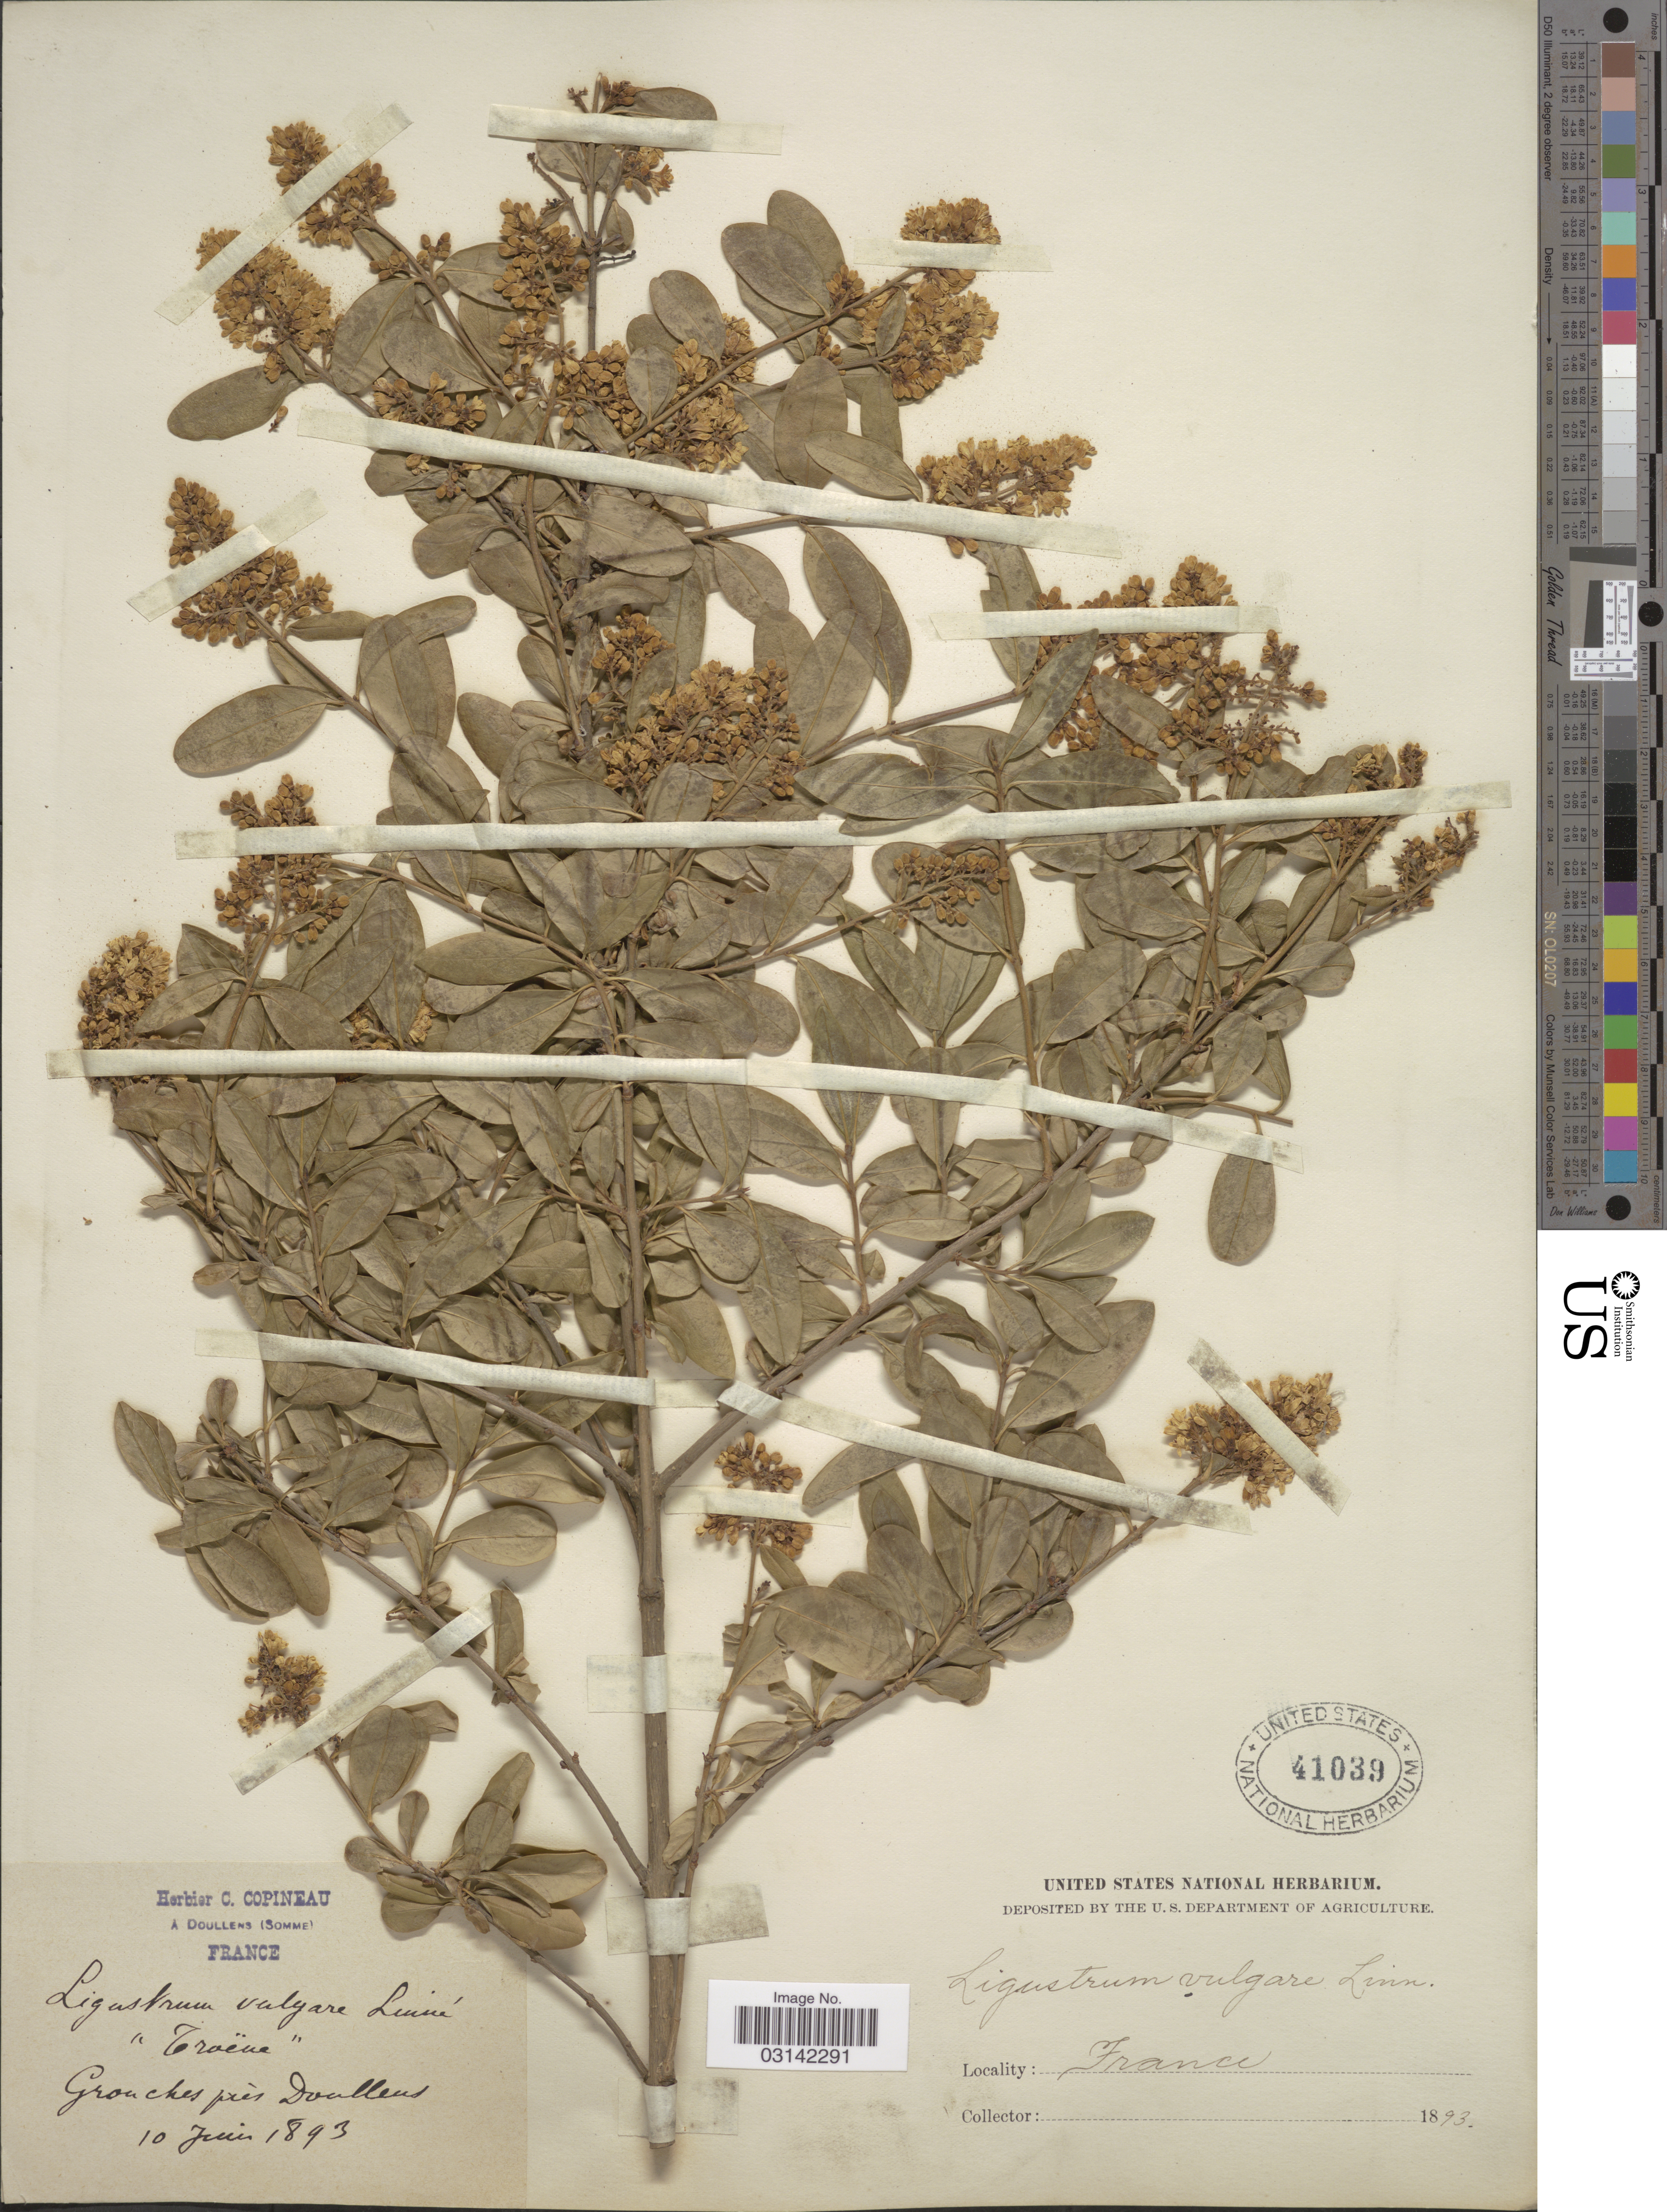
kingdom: Plantae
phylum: Tracheophyta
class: Magnoliopsida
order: Lamiales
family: Oleaceae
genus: Ligustrum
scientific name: Ligustrum vulgare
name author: L.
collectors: ex herb. C. Copineau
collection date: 1893-06-10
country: France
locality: Grouches près Doullens.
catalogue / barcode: US 41039